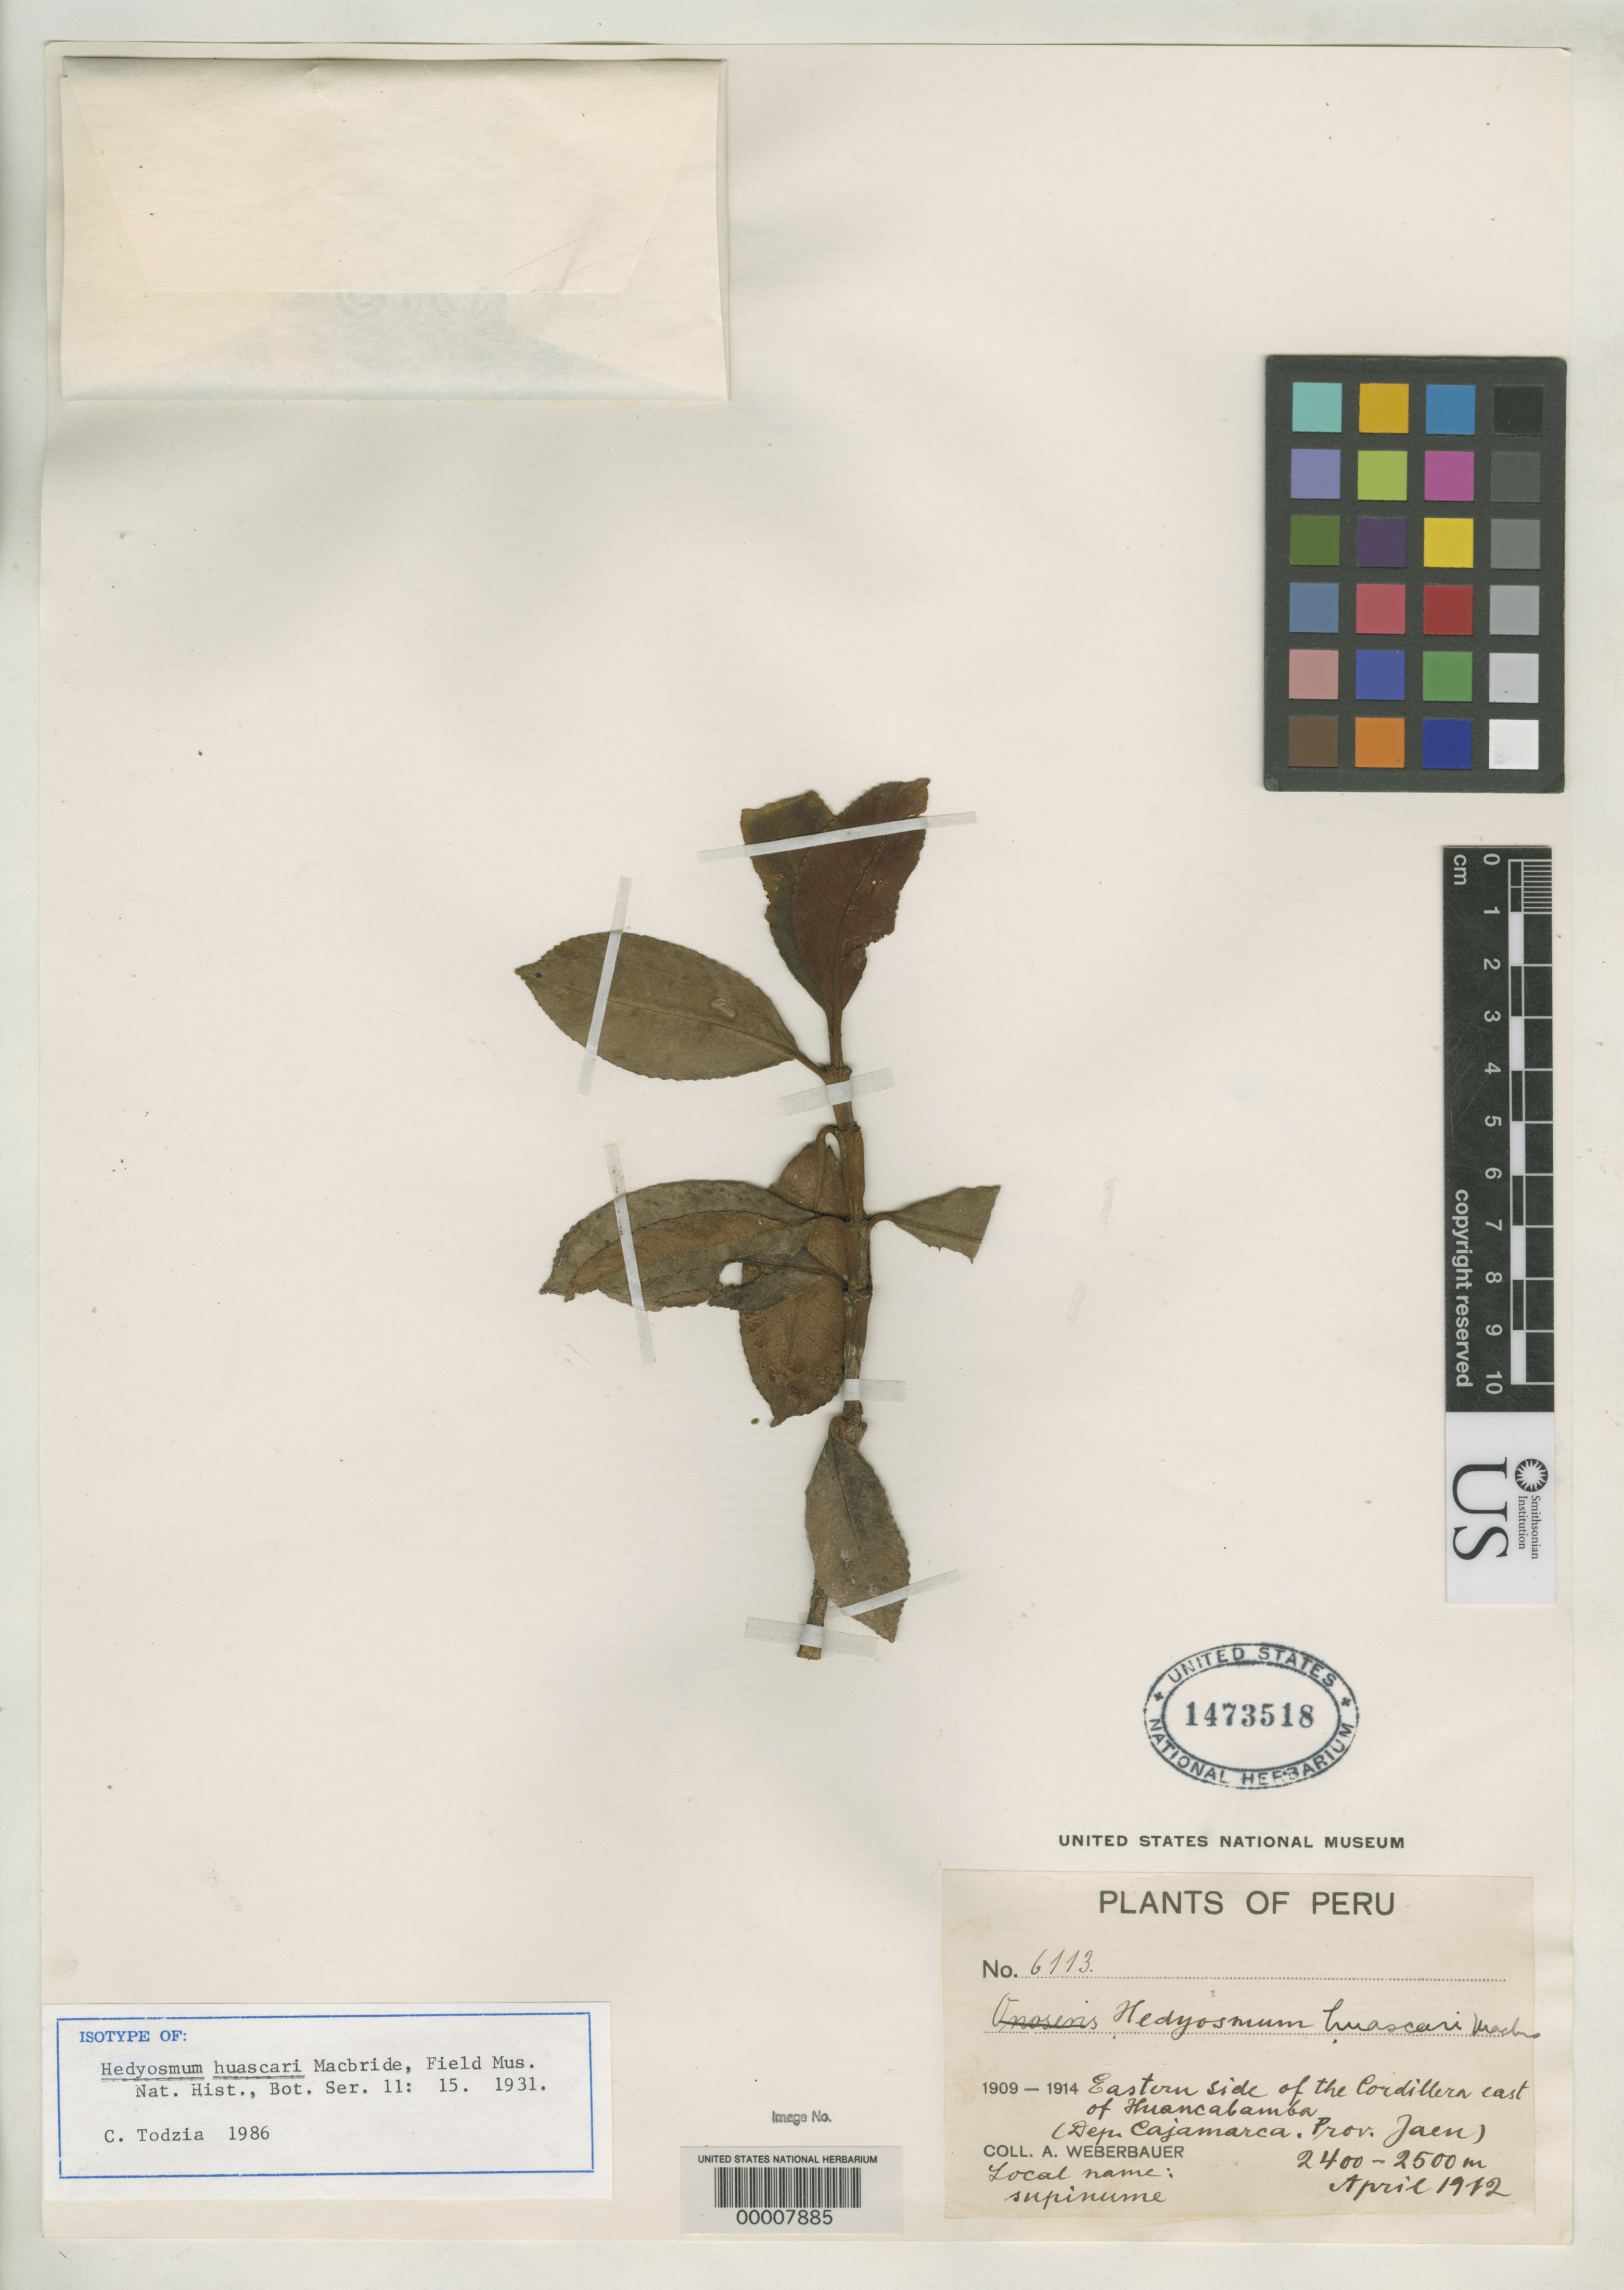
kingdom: Plantae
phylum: Tracheophyta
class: Magnoliopsida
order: Chloranthales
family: Chloranthaceae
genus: Hedyosmum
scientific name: Hedyosmum huascari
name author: J.F. Macbr.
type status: Isotype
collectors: A. Weberbauer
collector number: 6113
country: Peru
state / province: Cajamarca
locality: above Tabaconas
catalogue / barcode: US 1473518